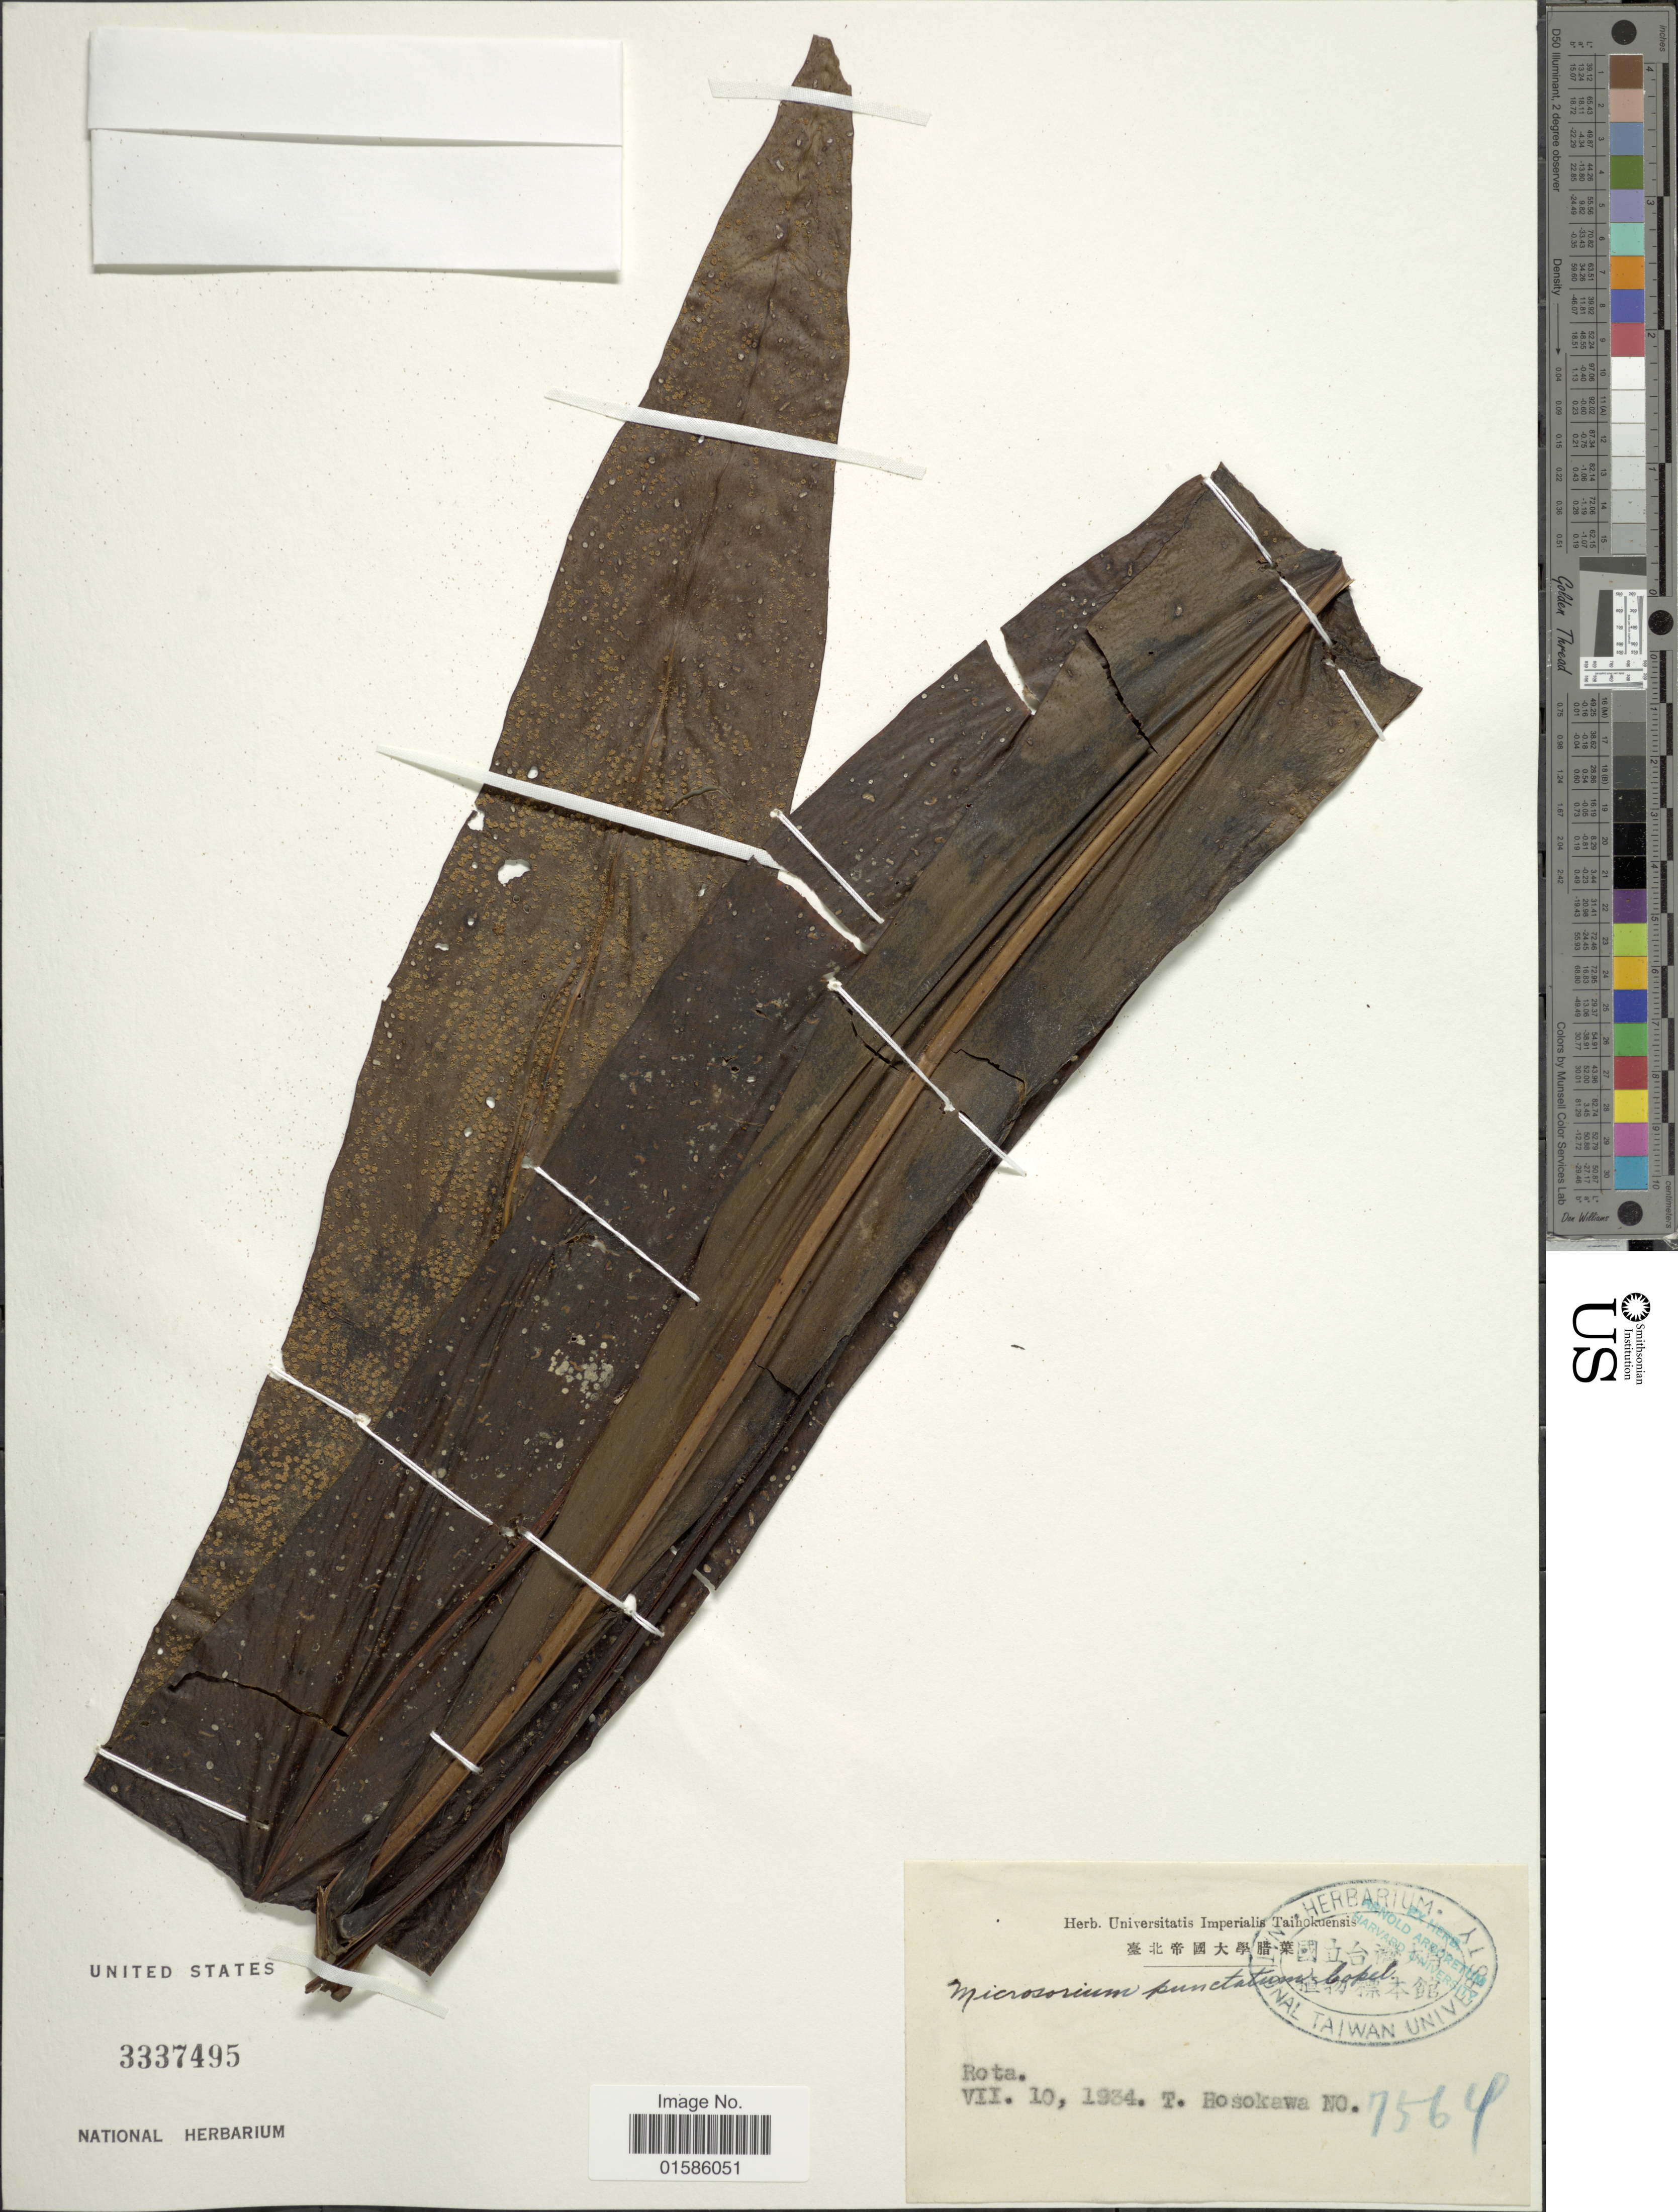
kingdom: Plantae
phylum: Tracheophyta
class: Polypodiopsida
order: Polypodiales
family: Polypodiaceae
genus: Microsorum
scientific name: Microsorum punctatum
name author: (L.) Copel.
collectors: T. Hosokawa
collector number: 7564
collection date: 1934-07-10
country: Northern Mariana Islands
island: Rota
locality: Rota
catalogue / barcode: US 3337495